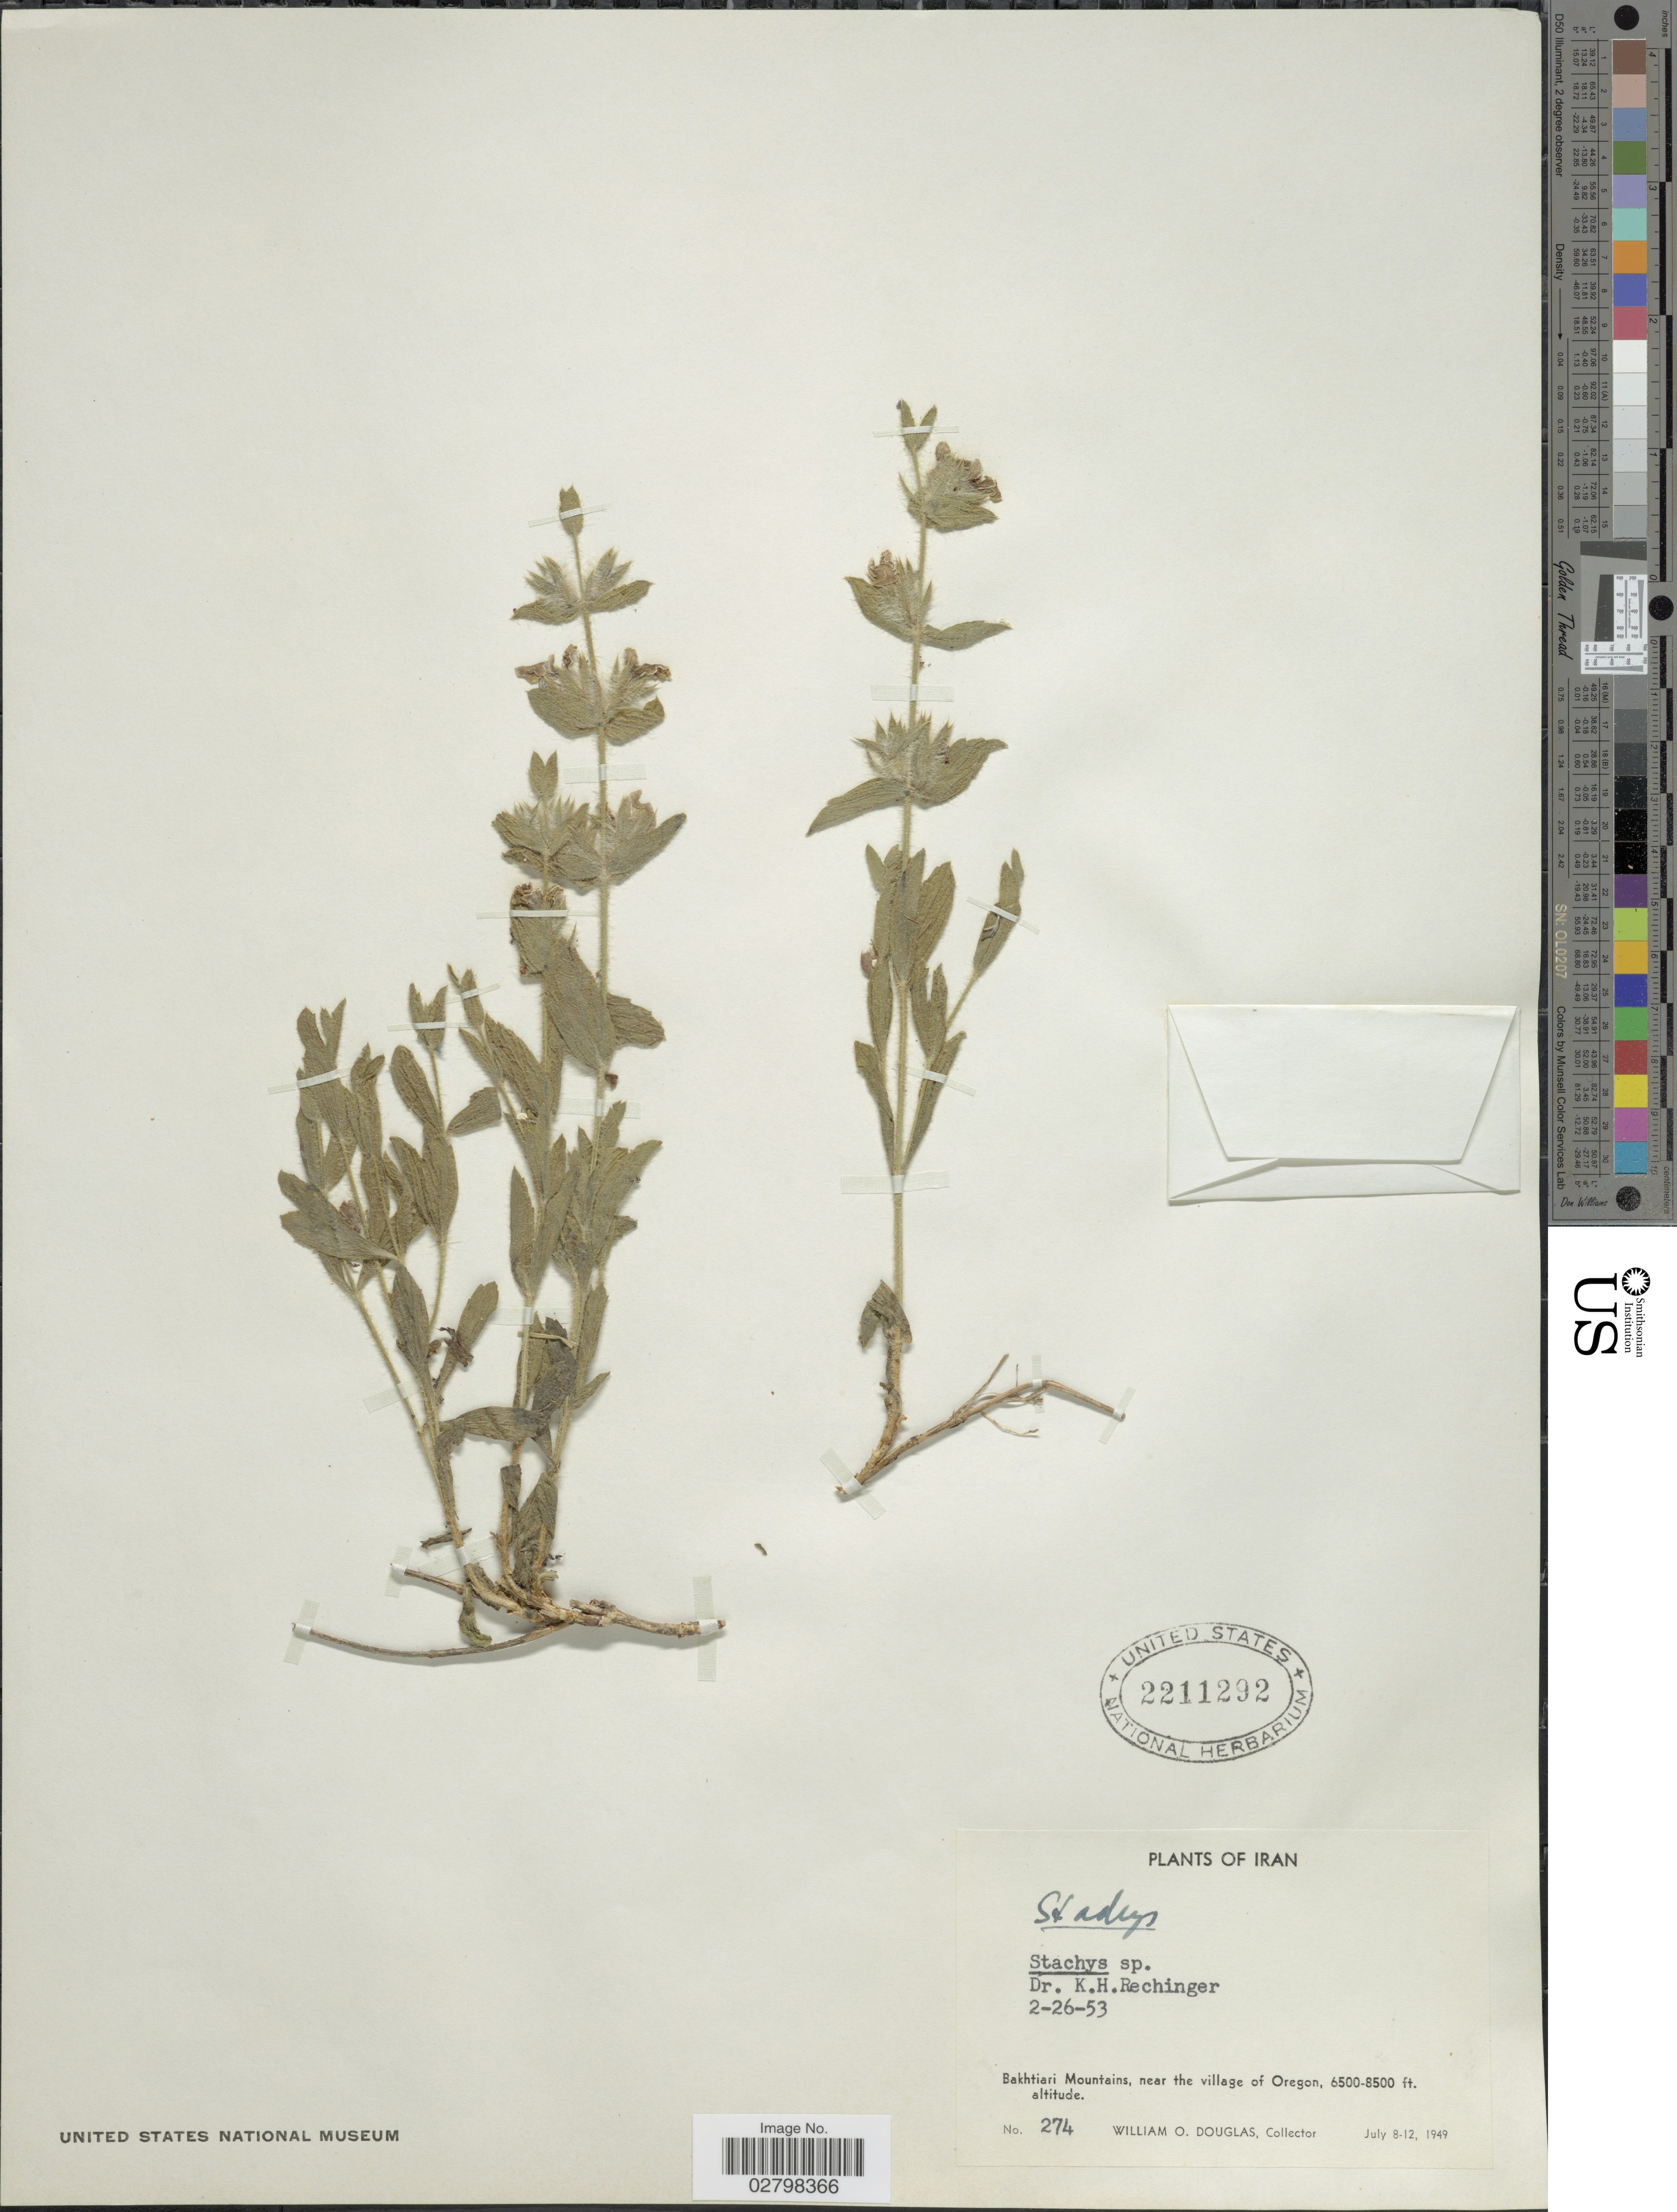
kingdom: Plantae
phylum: Tracheophyta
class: Magnoliopsida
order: Lamiales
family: Lamiaceae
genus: Stachys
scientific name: Stachys sp.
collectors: W. Douglas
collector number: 274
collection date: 1949-07-08/1949-07-12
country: Iran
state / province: Chahar Mahaal and Bakhtiari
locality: Bakhtiari Mountains, near the village of Oregon.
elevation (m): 1981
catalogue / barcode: US 2211292